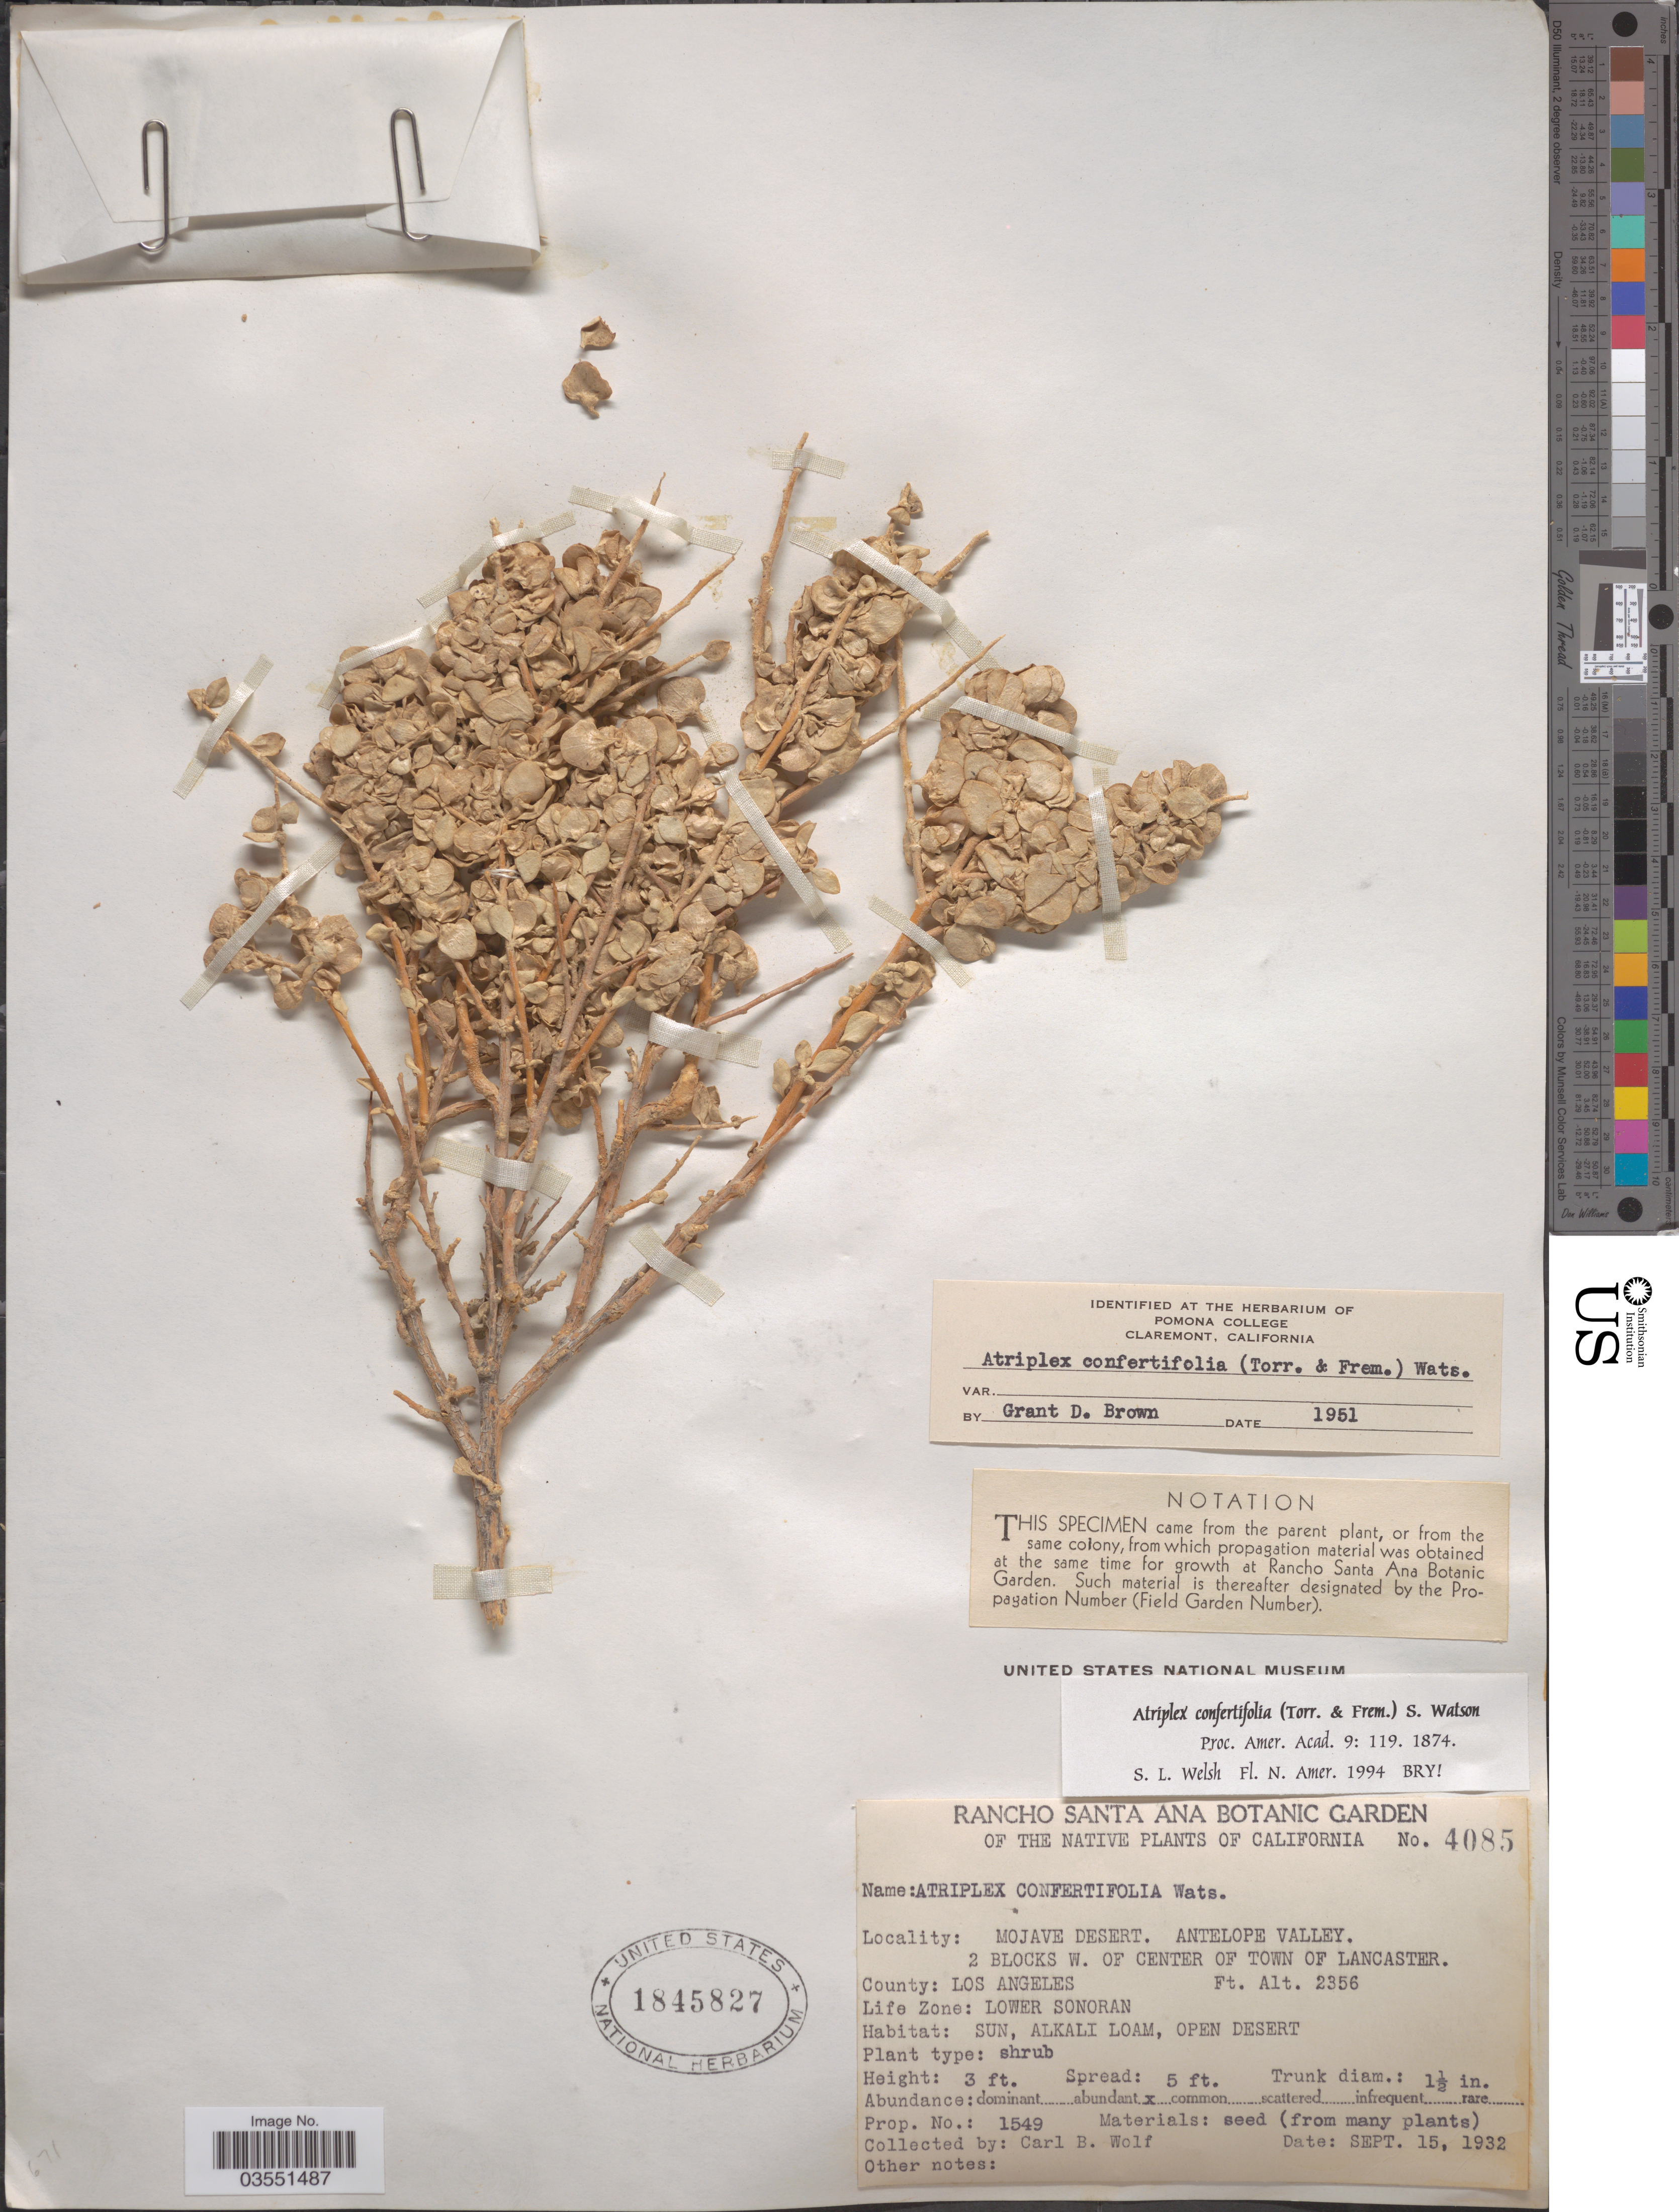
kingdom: Plantae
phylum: Tracheophyta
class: Magnoliopsida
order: Caryophyllales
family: Amaranthaceae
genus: Atriplex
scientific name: Atriplex confertifolia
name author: (Torr. & Frém.) S. Watson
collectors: C. B. Wolf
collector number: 4085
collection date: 1932-09-15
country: United States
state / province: California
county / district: Los Angeles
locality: Mojave Desert. Antelope Valley. 2 blocks W. of Center of Town of Lancaster. County: Los Angeles. Life Zone: Lower Sonoran.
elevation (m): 718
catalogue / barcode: US 1845827